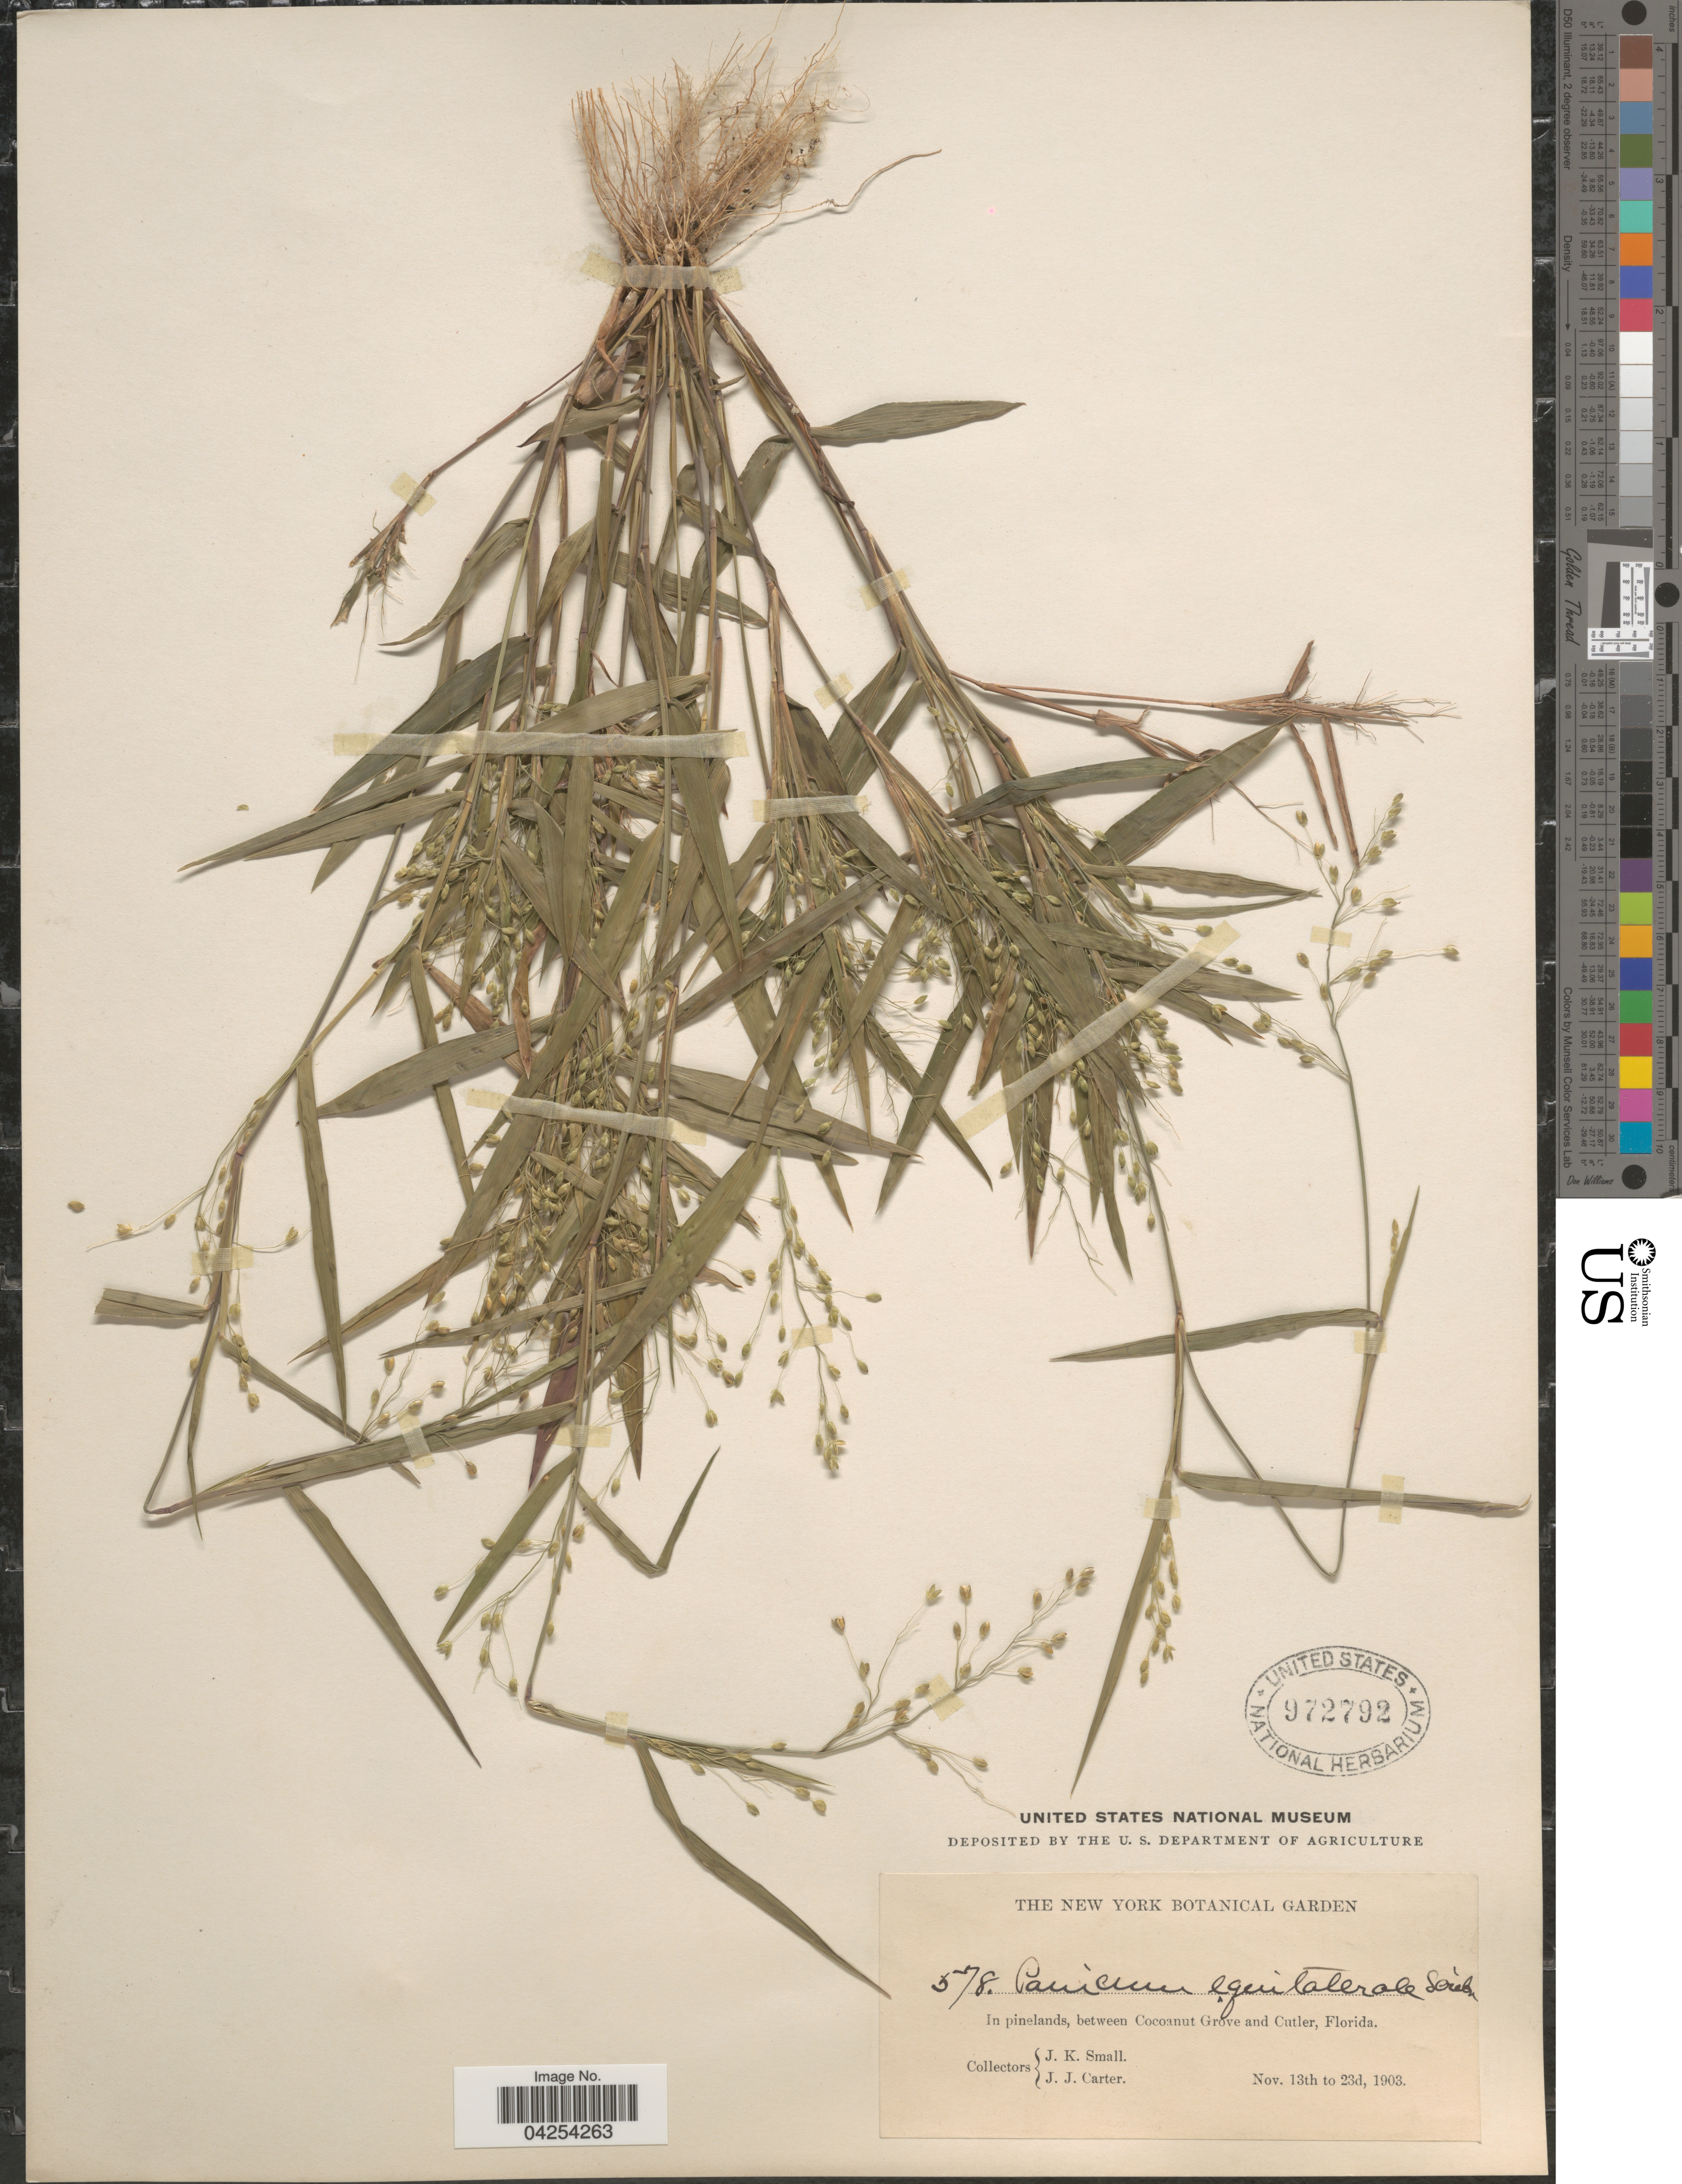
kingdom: Plantae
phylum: Tracheophyta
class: Liliopsida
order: Poales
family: Poaceae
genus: Dichanthelium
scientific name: Dichanthelium commutatum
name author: (Schult.) Gould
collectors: J. K. Small & J. Carter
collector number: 578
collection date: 1903-11-13/1903-11-23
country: United States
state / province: Florida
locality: In pinelands, between Cocoanut Grove and Cutler.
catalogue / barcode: US 972792